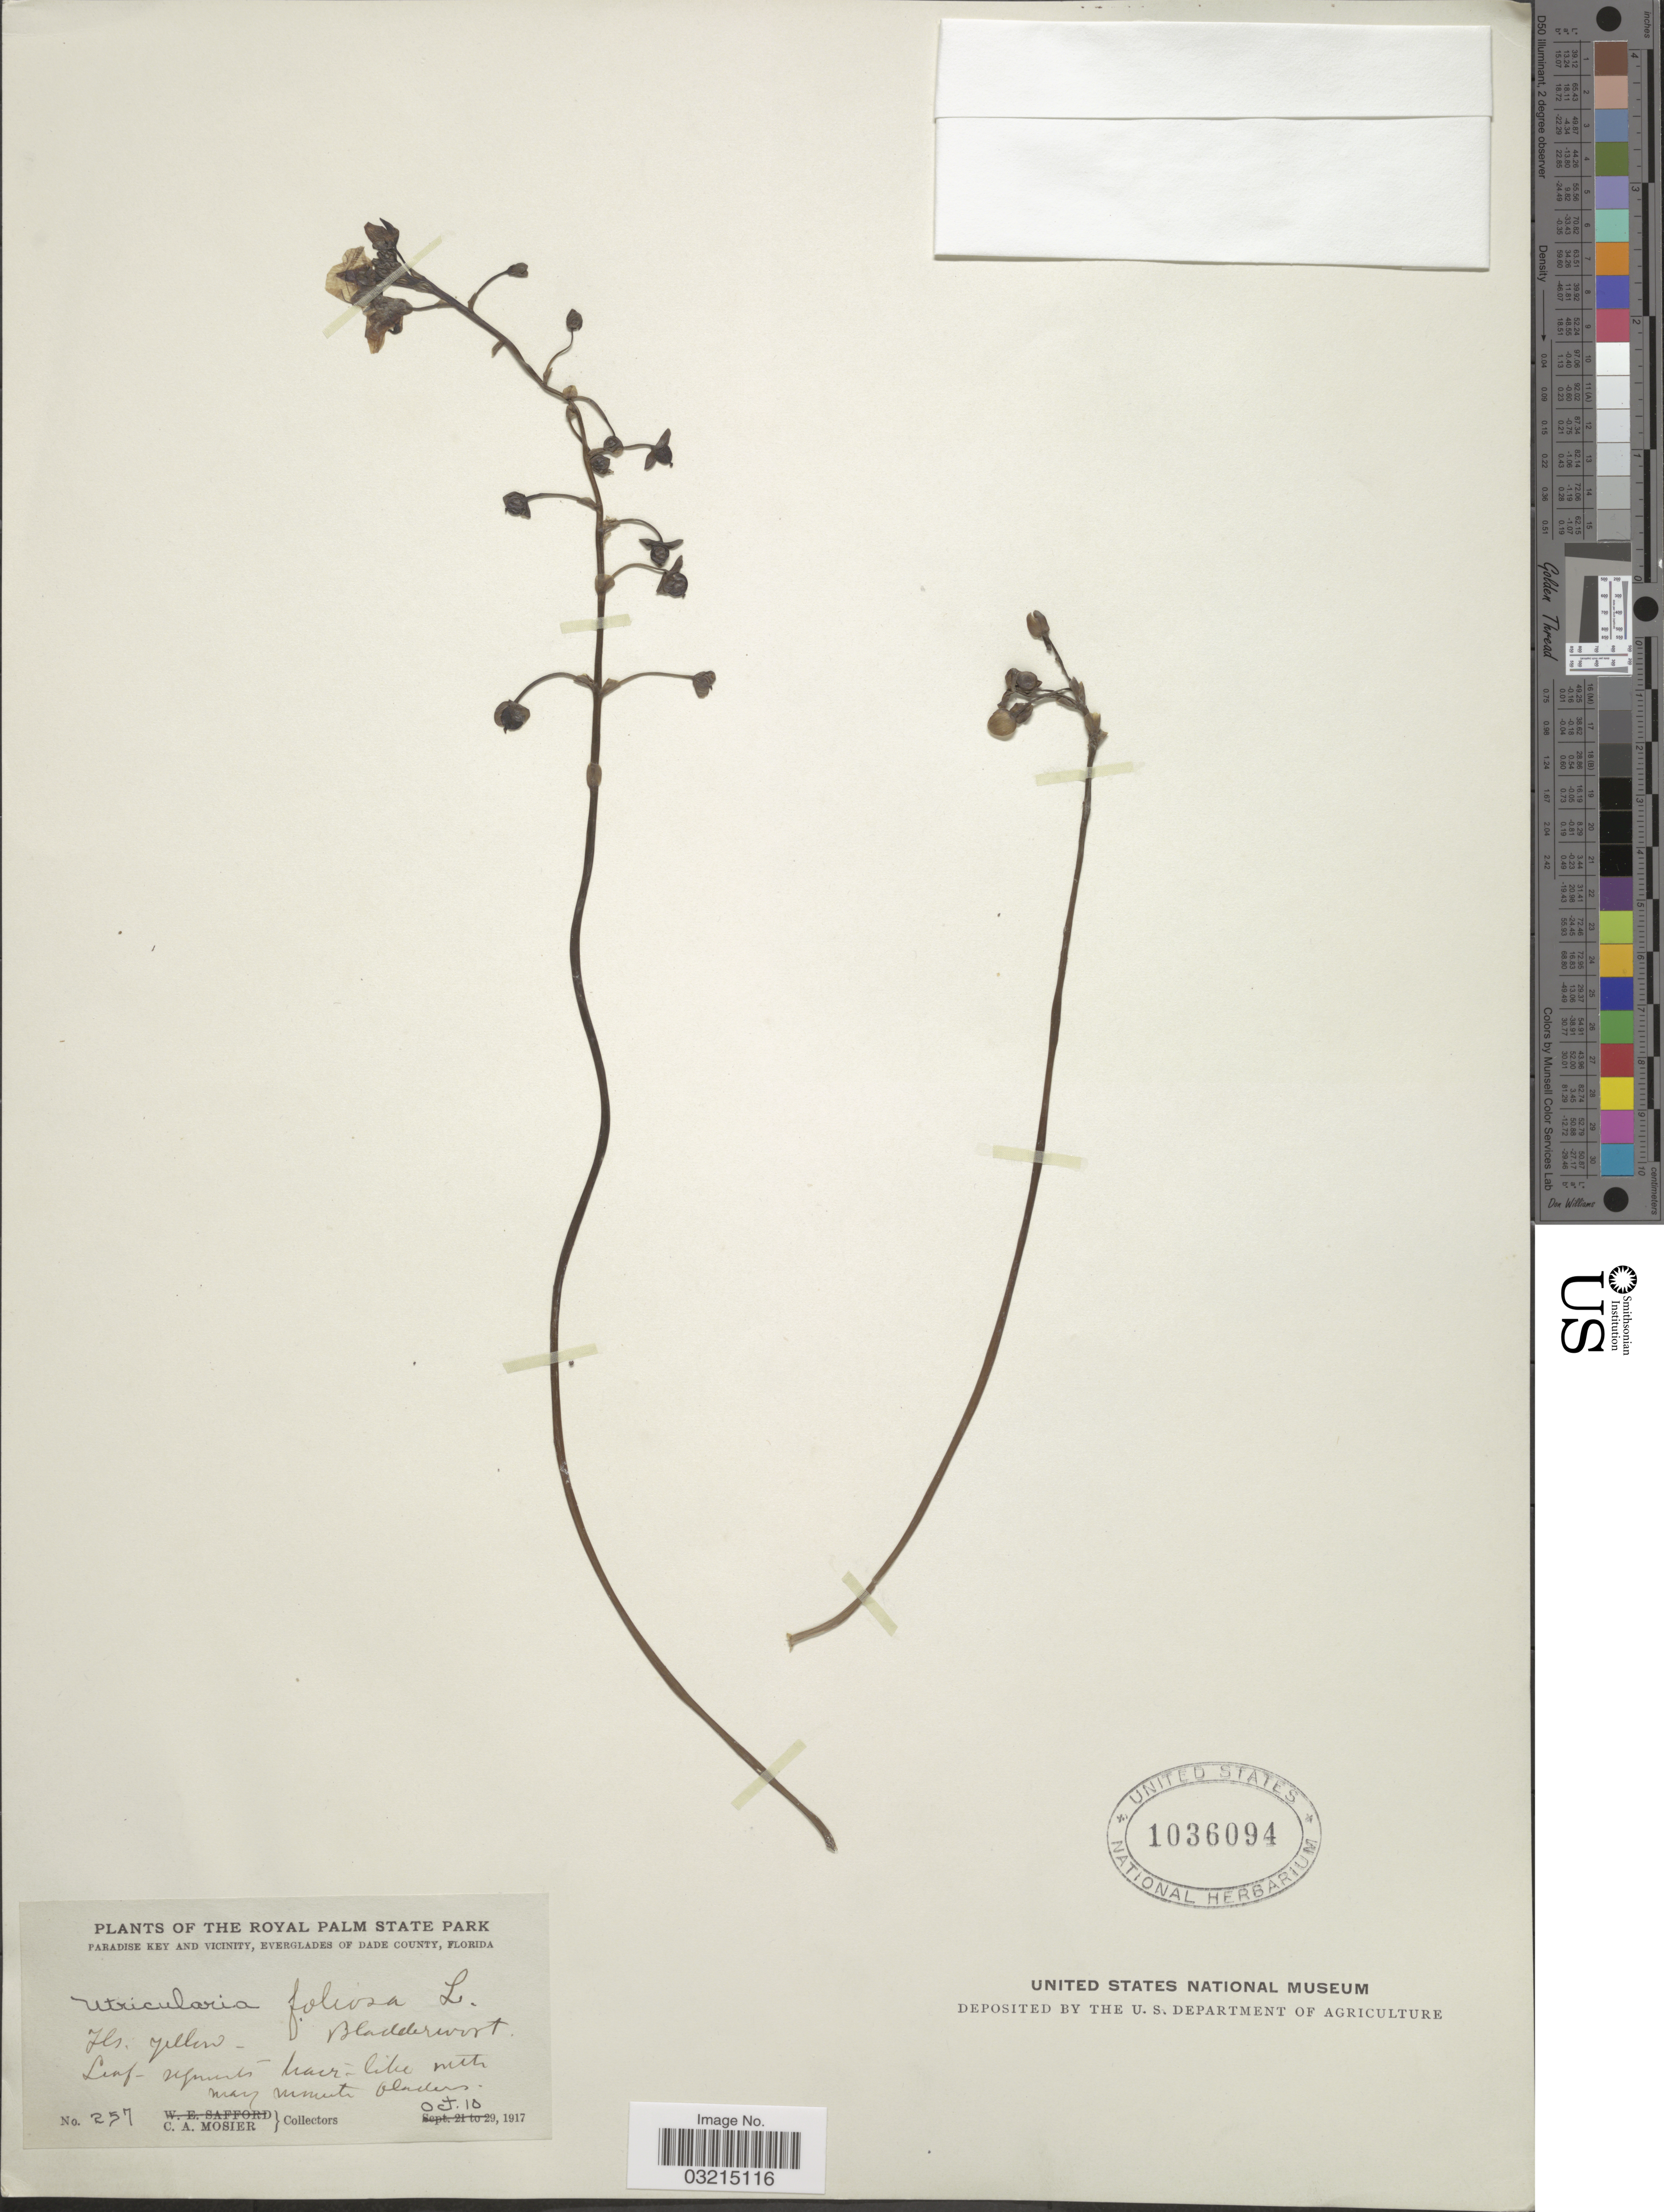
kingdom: Plantae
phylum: Tracheophyta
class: Magnoliopsida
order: Lamiales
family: Lentibulariaceae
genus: Utricularia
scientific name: Utricularia gibba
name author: L.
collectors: C. A. Mosier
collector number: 257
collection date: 1917-10-10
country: United States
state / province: Florida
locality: The Royal Palm State Park. Paradise Key and vicinity, Everglades of Dade County.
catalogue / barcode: US 1036094